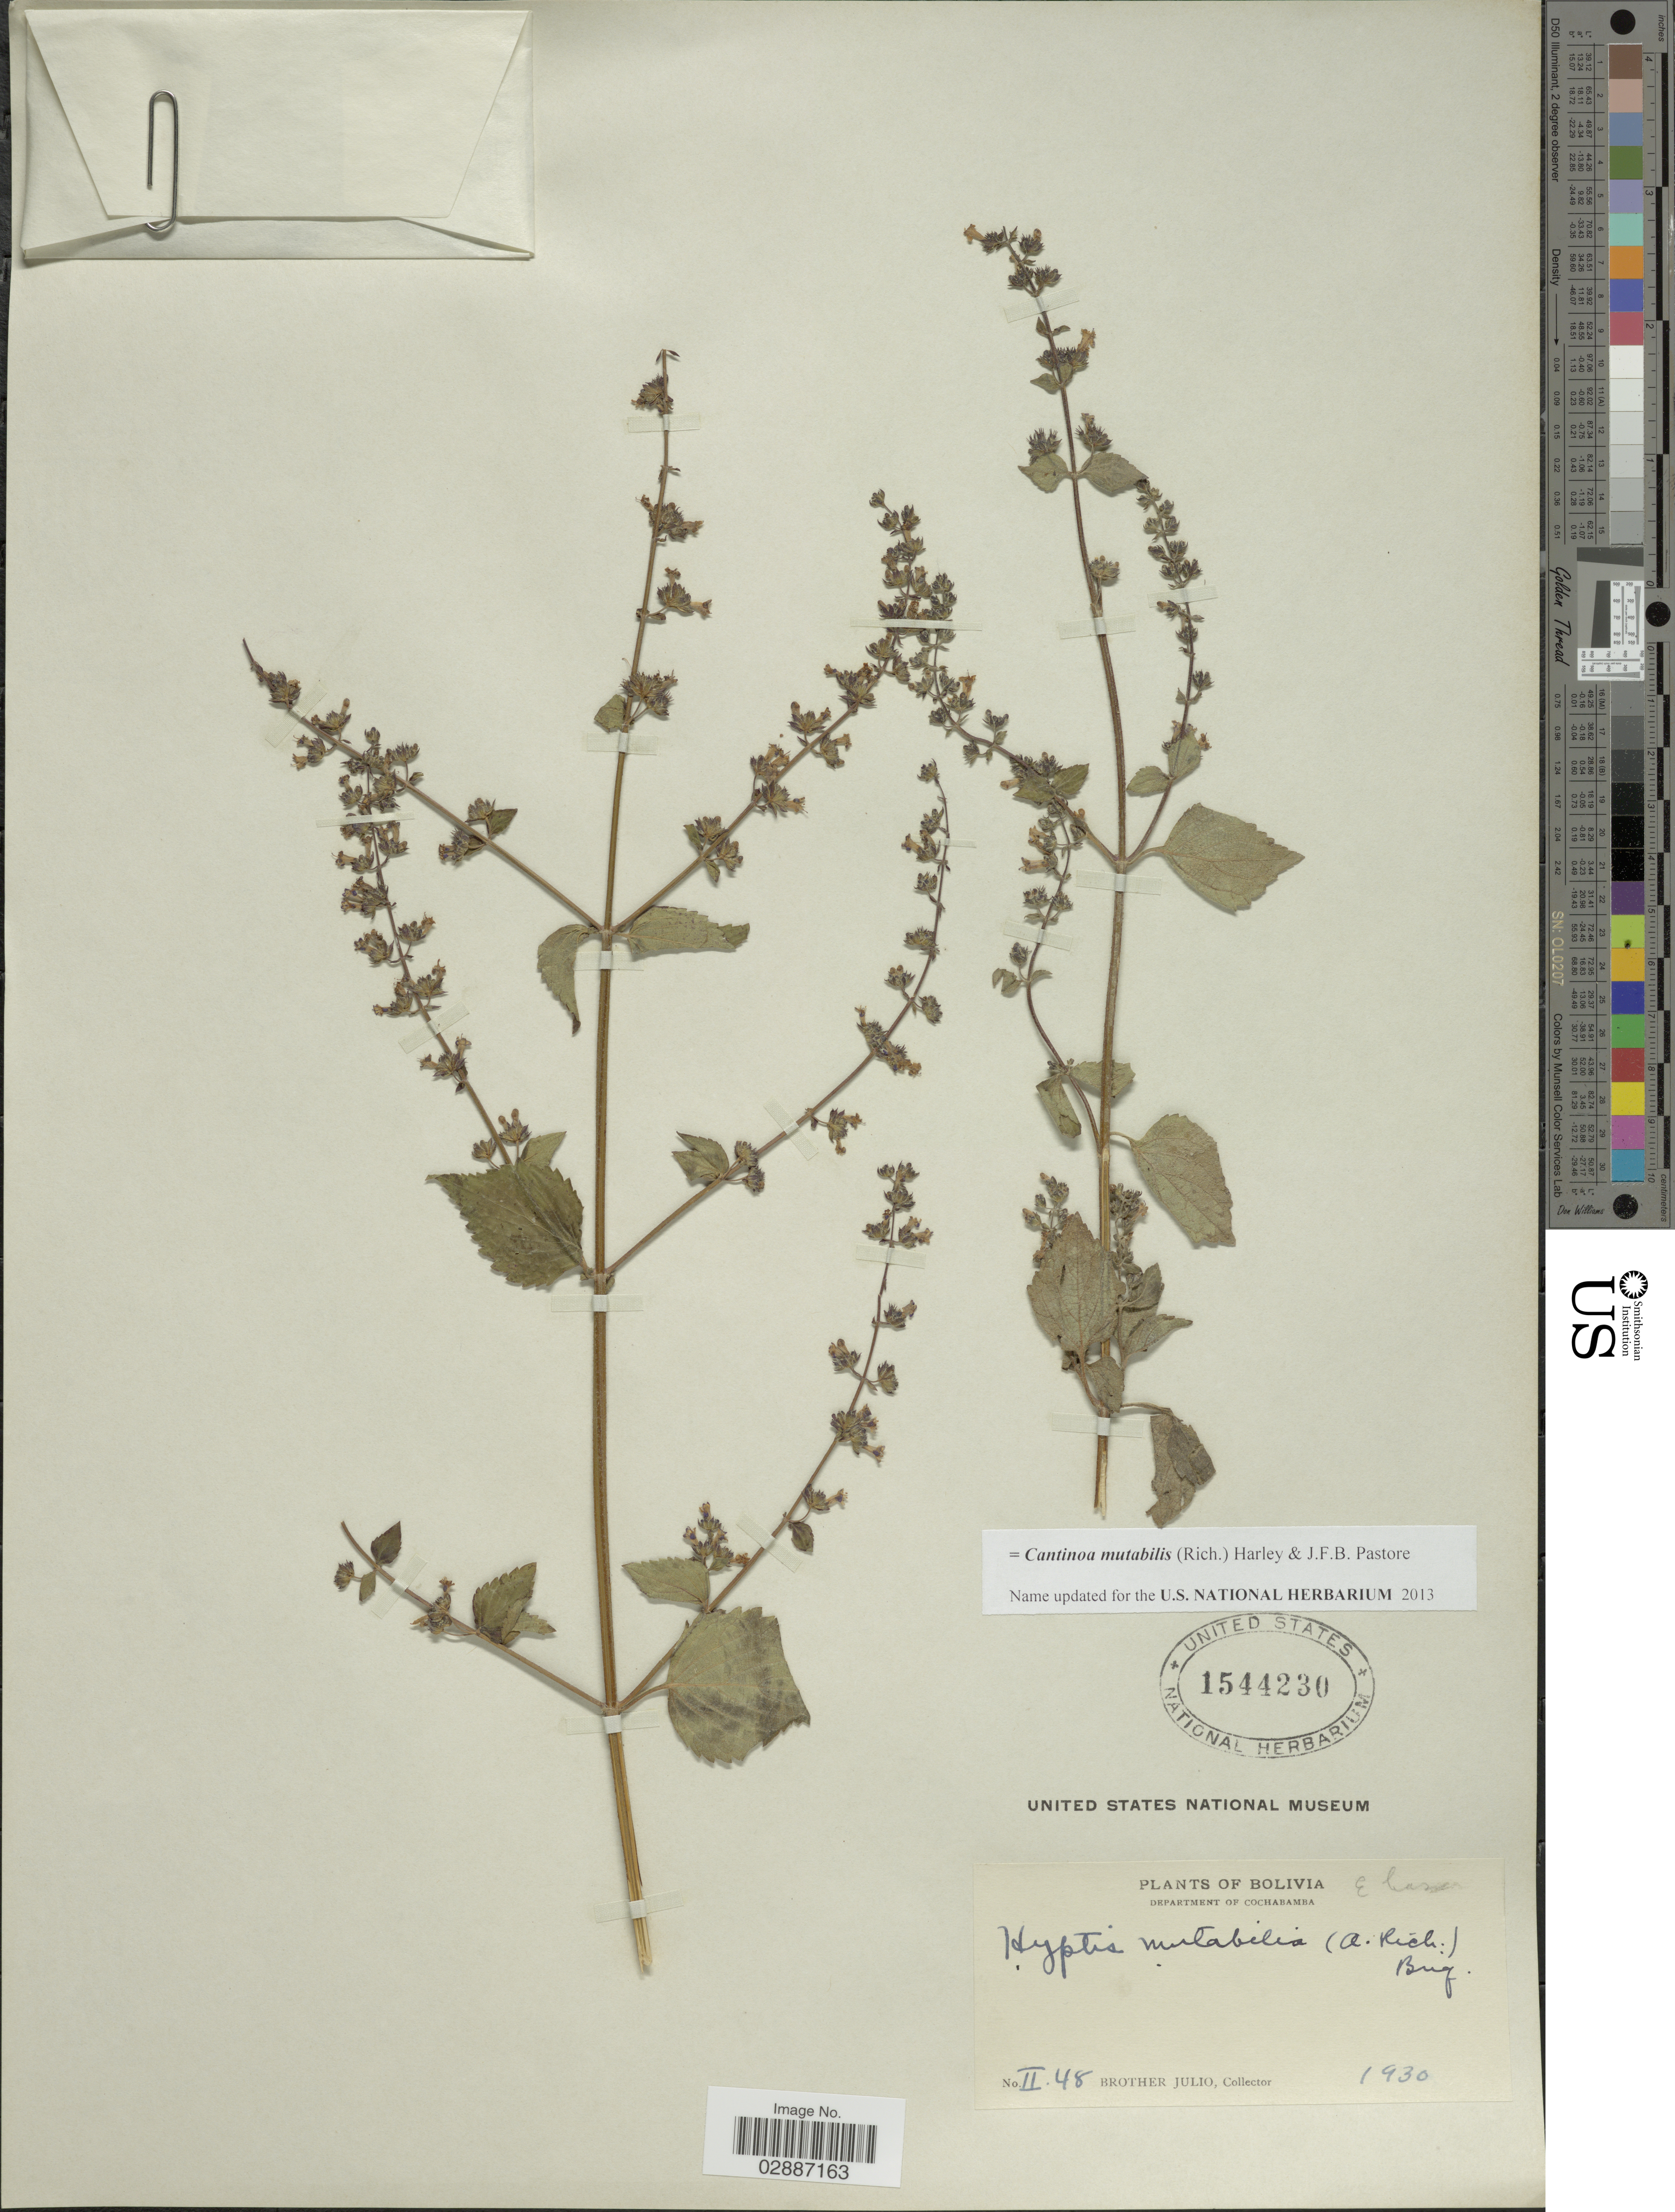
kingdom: Plantae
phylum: Tracheophyta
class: Magnoliopsida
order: Lamiales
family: Lamiaceae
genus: Cantinoa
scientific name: Cantinoa mutabilis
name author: (Epling) Harley & J.F.B. Pastore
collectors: Bro. Julio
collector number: II48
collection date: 1930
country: Bolivia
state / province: Cochabamba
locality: Department of Cochabamba.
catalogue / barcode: US 1544230